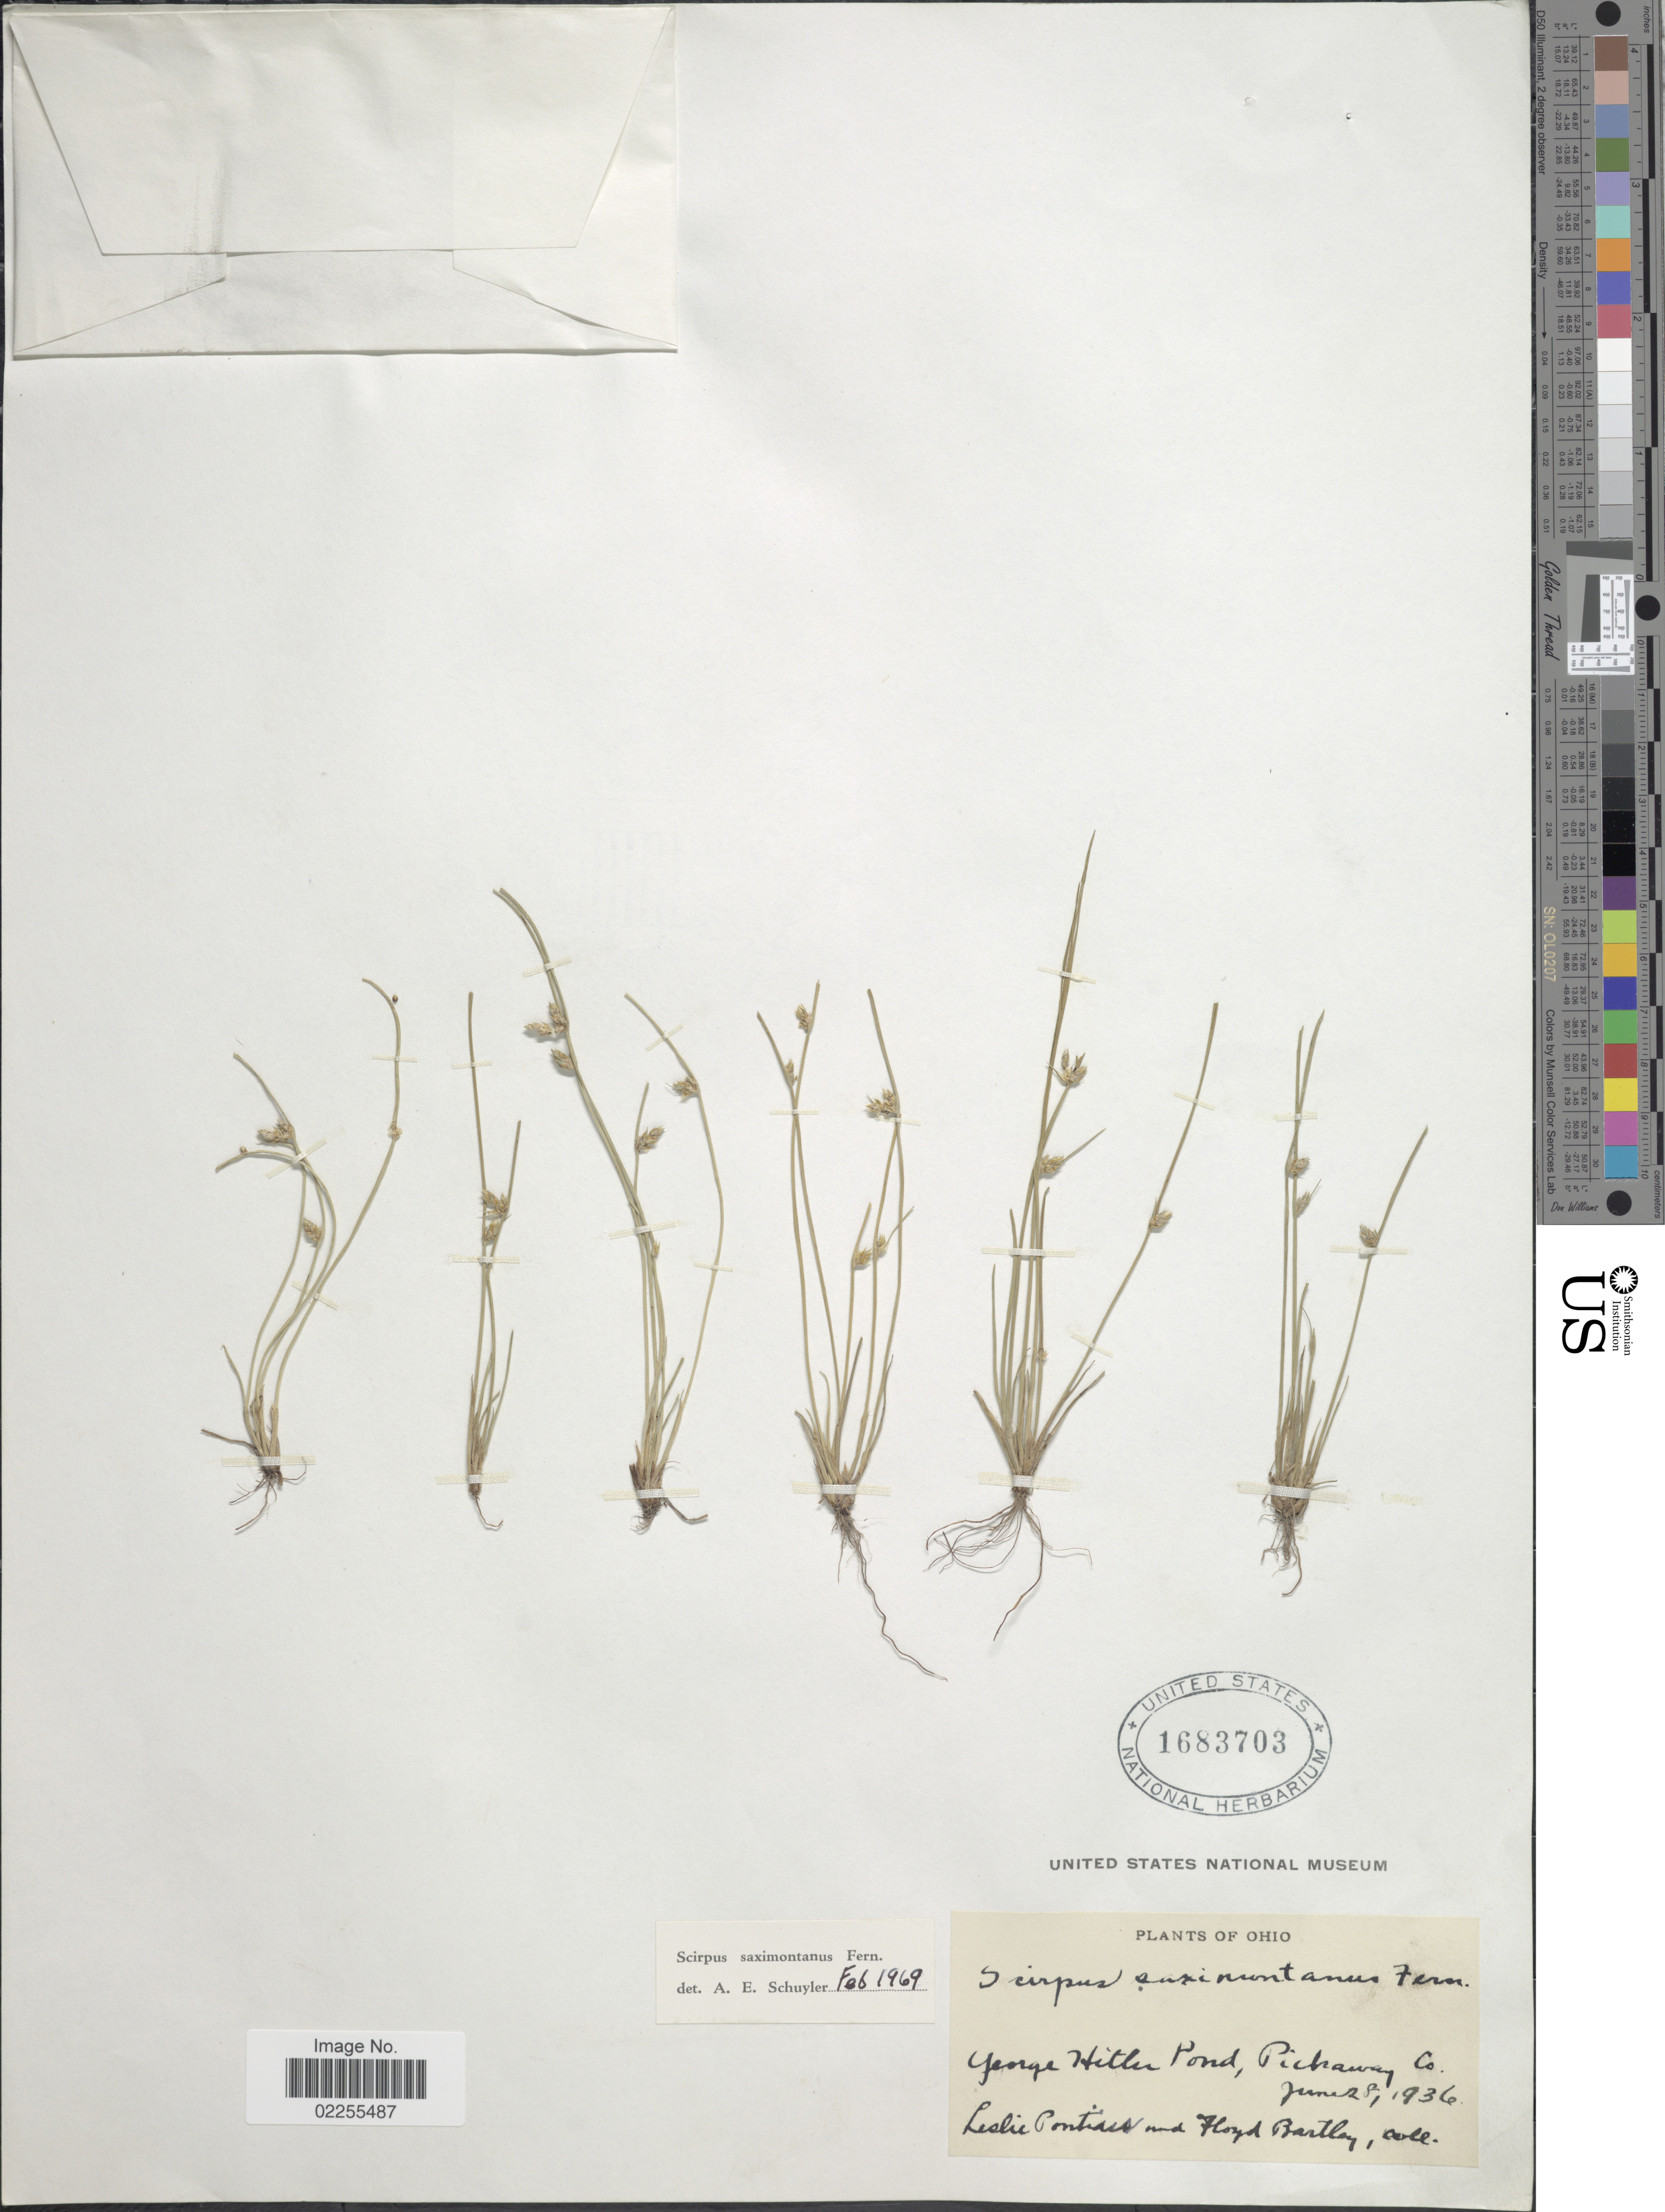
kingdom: Plantae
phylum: Tracheophyta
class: Liliopsida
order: Poales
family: Cyperaceae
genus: Schoenoplectus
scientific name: Schoenoplectus saximontanus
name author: (Fernald) J. Raynal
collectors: L. L. Pontious & F. Bartley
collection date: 1936-06-28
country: United States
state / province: Ohio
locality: George Hitler Pond, Pickaway Co.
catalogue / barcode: US 1683703